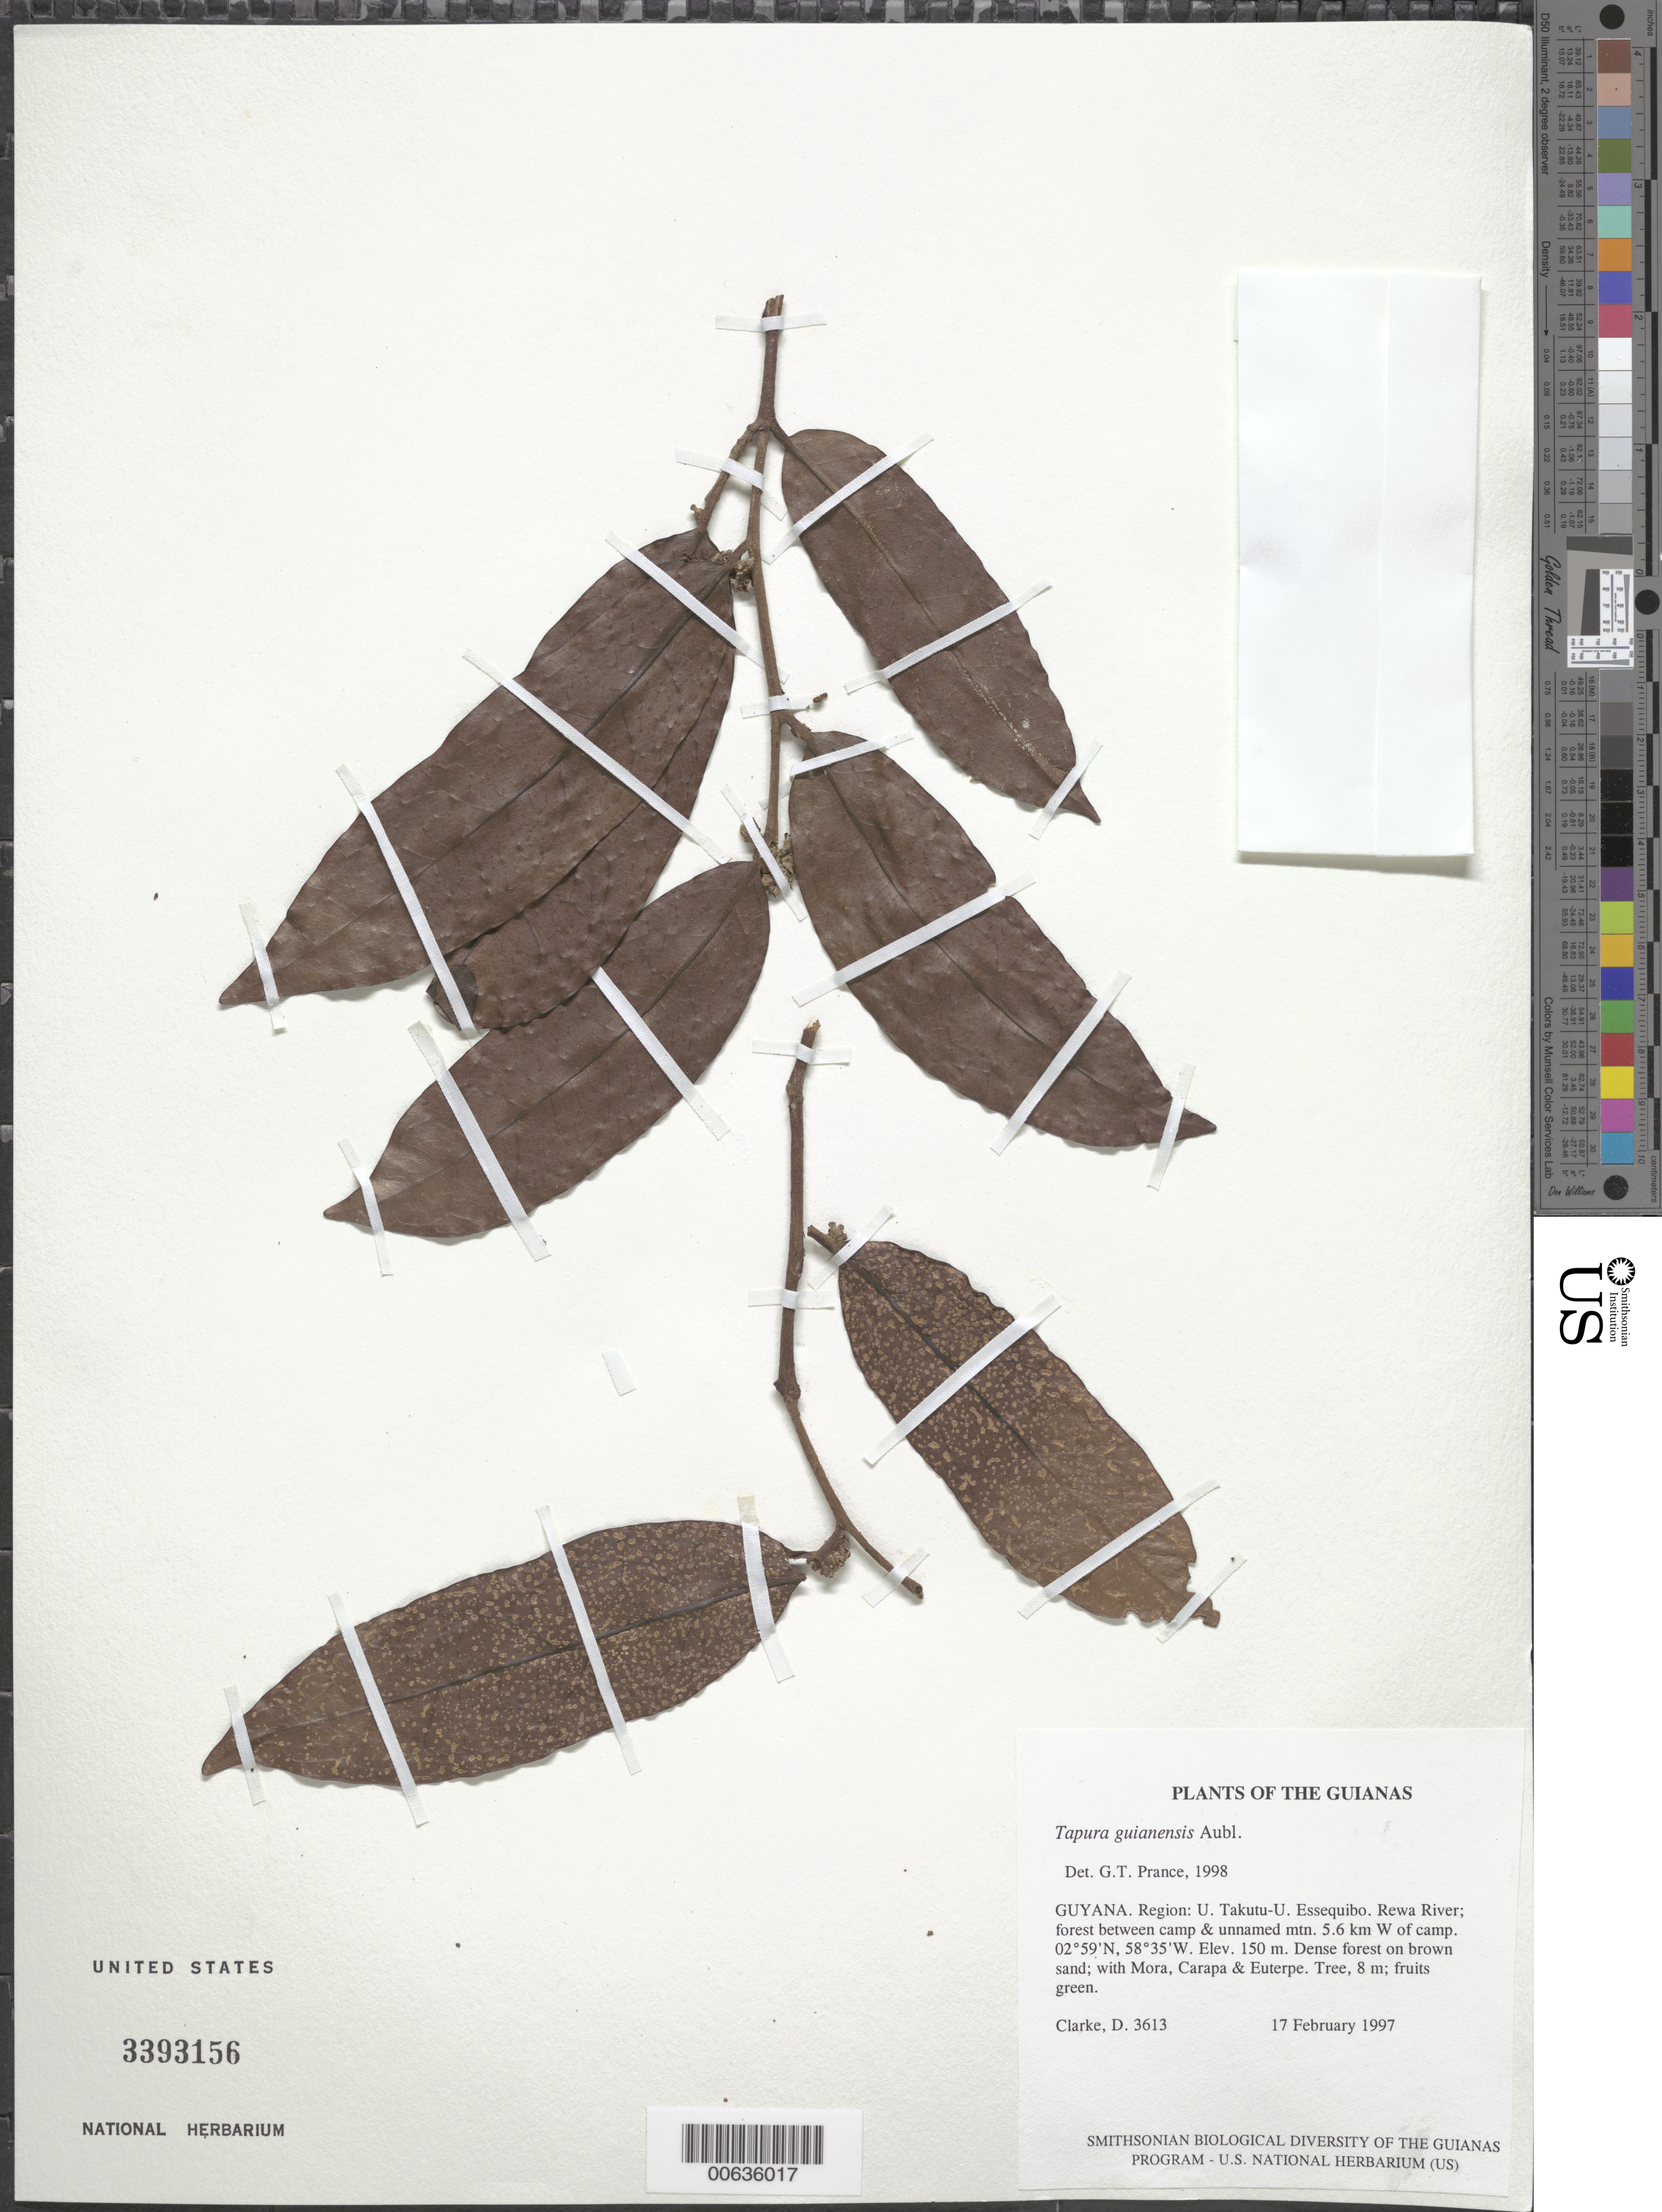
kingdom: Plantae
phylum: Tracheophyta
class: Magnoliopsida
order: Malpighiales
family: Dichapetalaceae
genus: Tapura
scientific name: Tapura guianensis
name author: Aubl.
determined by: Prance, G. T.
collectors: H. D. Clarke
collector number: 3613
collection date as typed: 17 February 1997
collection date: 1997-02-17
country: Guyana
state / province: U. Takutu-U. Essequibo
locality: Rewa River; forest between camp & unnamed mtn. 5.6 km W of camp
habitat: Dense forest on brown sand; with Mora, Carapa & Euterpe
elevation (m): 150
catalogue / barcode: US 3393156